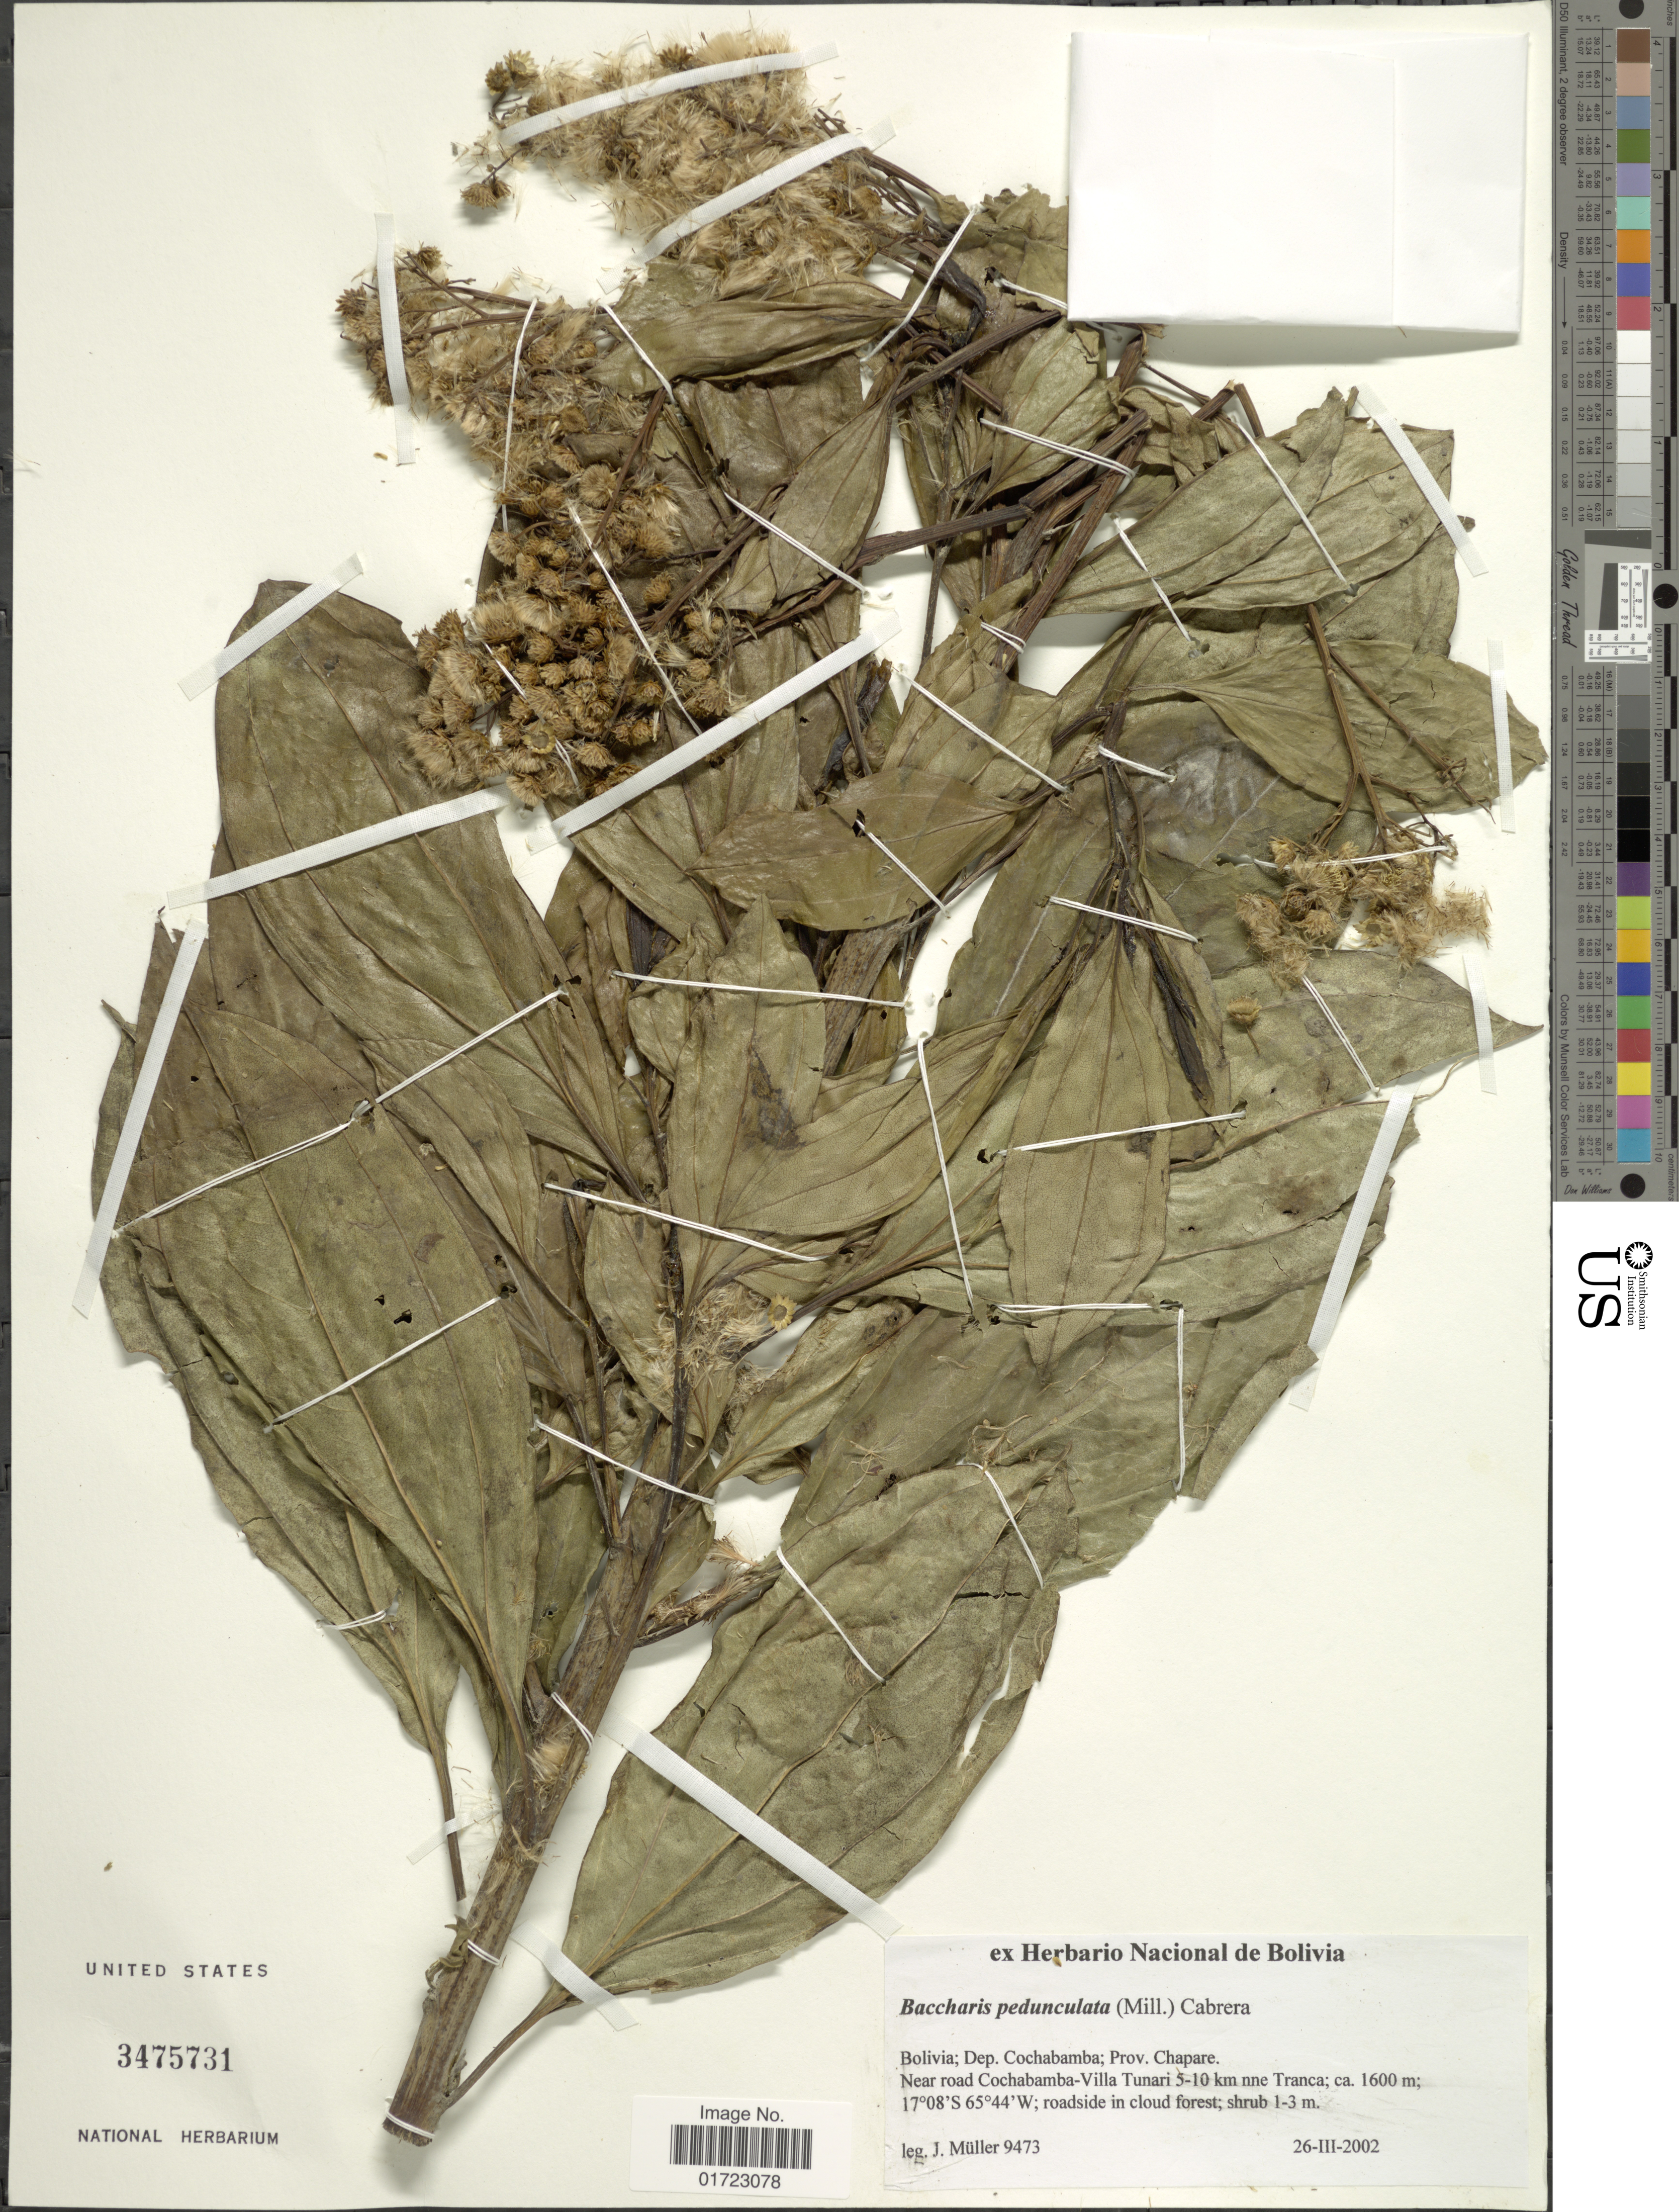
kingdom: Plantae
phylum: Tracheophyta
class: Magnoliopsida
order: Asterales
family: Asteraceae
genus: Baccharis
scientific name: Baccharis pedunculata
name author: (Mill.) Cabrera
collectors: J. Müller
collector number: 9473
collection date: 2002-03-26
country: Bolivia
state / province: Cochabamba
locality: Prov. Chapare. Near road Cochabamba-Villa Tunari 5-10 km nne Tranca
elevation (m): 1600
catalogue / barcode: US 3475731